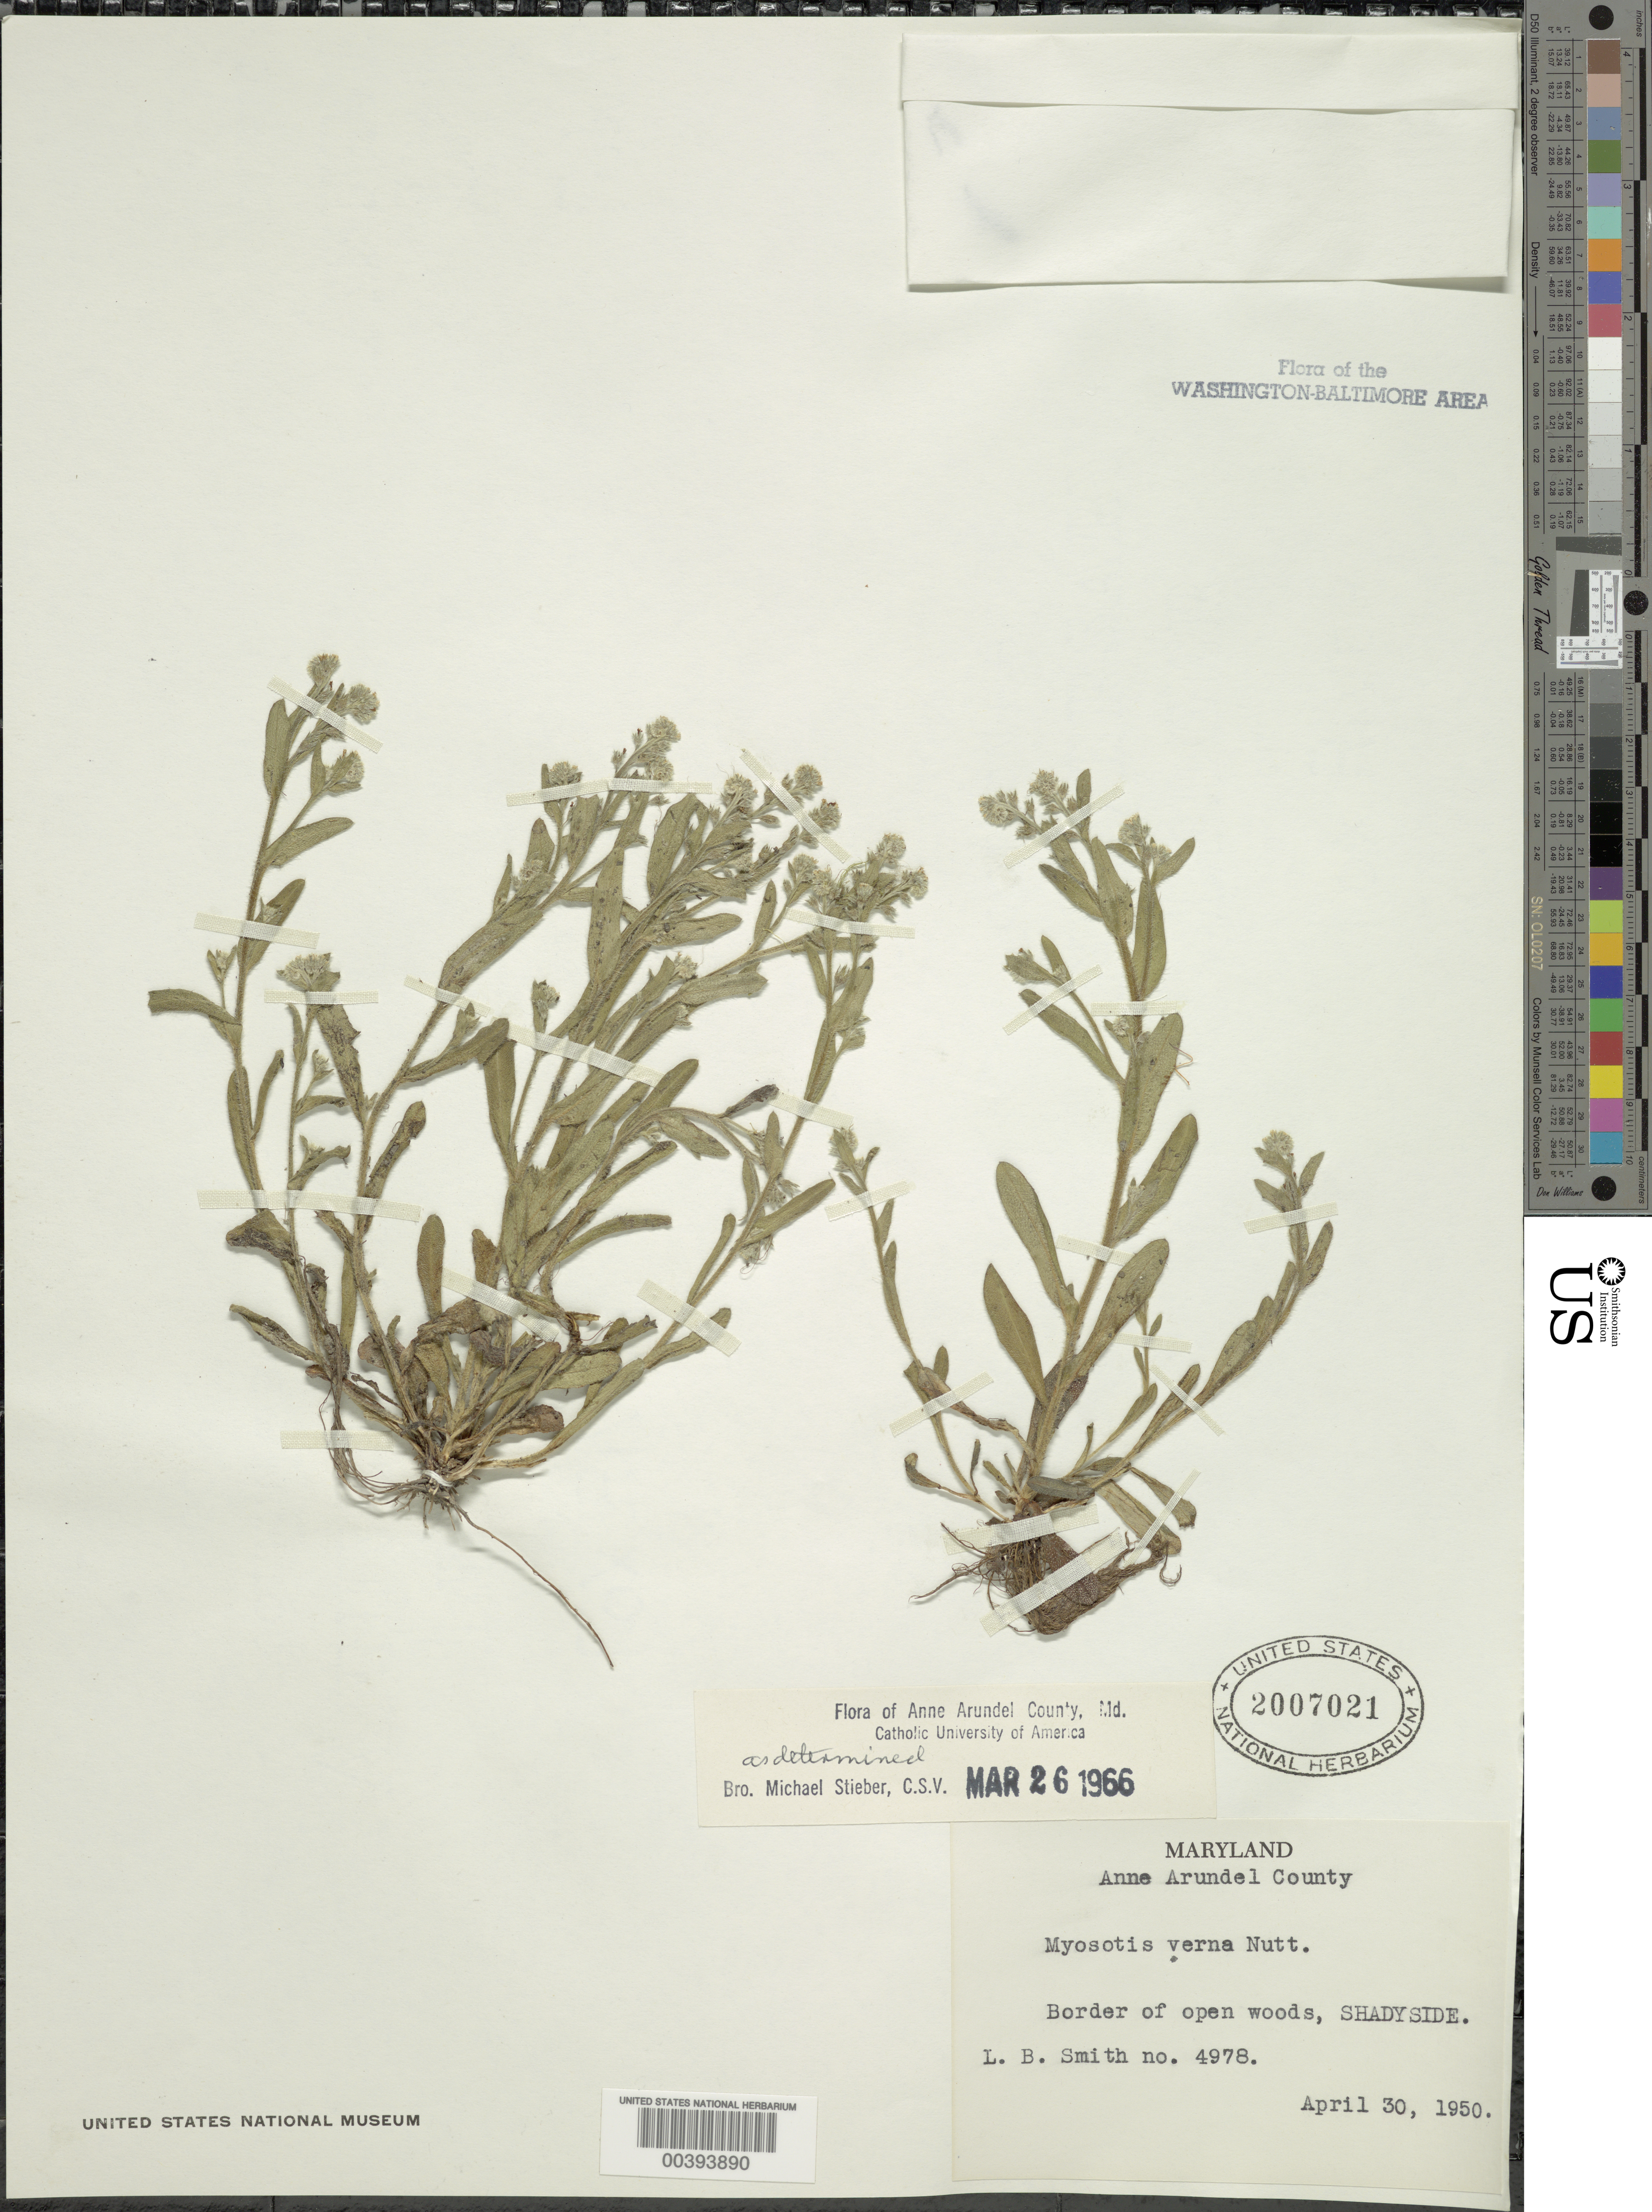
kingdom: Plantae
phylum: Tracheophyta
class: Magnoliopsida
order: Boraginales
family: Boraginaceae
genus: Myosotis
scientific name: Myosotis verna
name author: Nutt.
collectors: L. Smith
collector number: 4978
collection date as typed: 30 Apr 1950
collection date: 1950-04-30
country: United States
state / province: Maryland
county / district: Anne Arundel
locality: Shadyside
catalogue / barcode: US 2007021